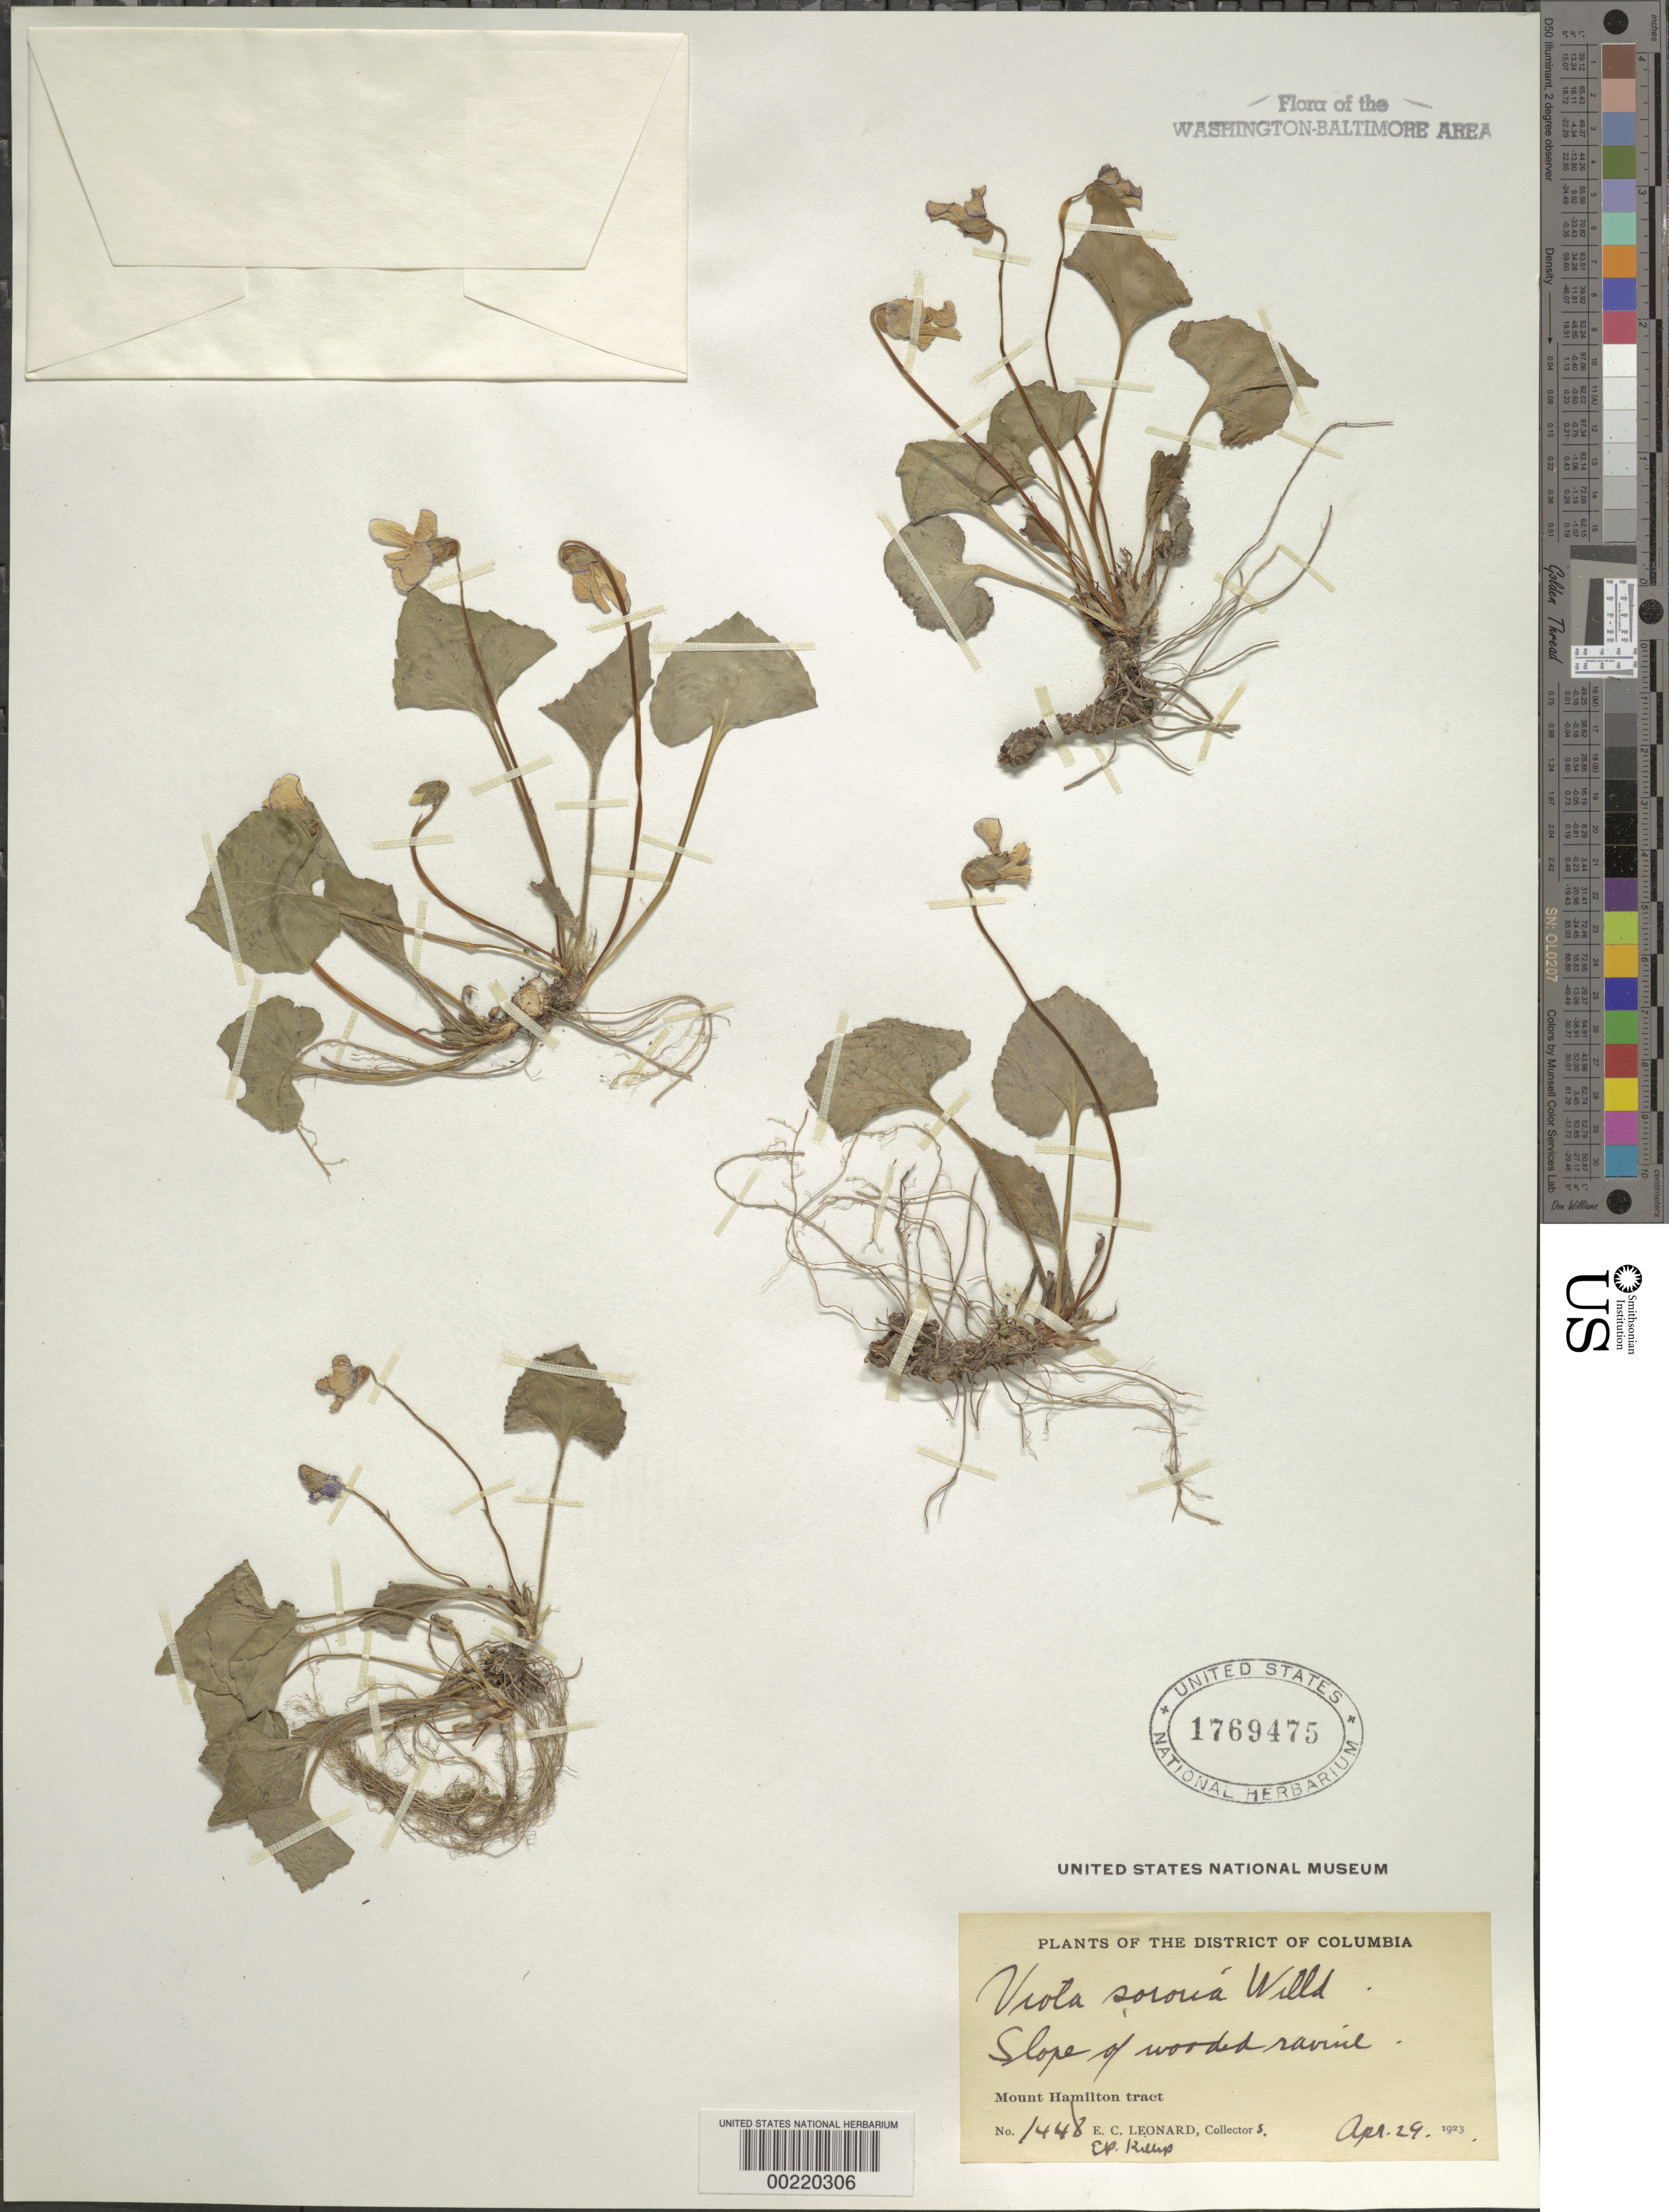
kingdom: Plantae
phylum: Tracheophyta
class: Magnoliopsida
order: Malpighiales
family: Violaceae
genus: Viola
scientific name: Viola sororia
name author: Willd.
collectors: E. C. Leonard & E. P. Killip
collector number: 1448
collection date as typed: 29 Apr 1923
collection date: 1923-04-29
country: United States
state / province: District of Columbia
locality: Mount Hamilton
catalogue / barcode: US 1769475